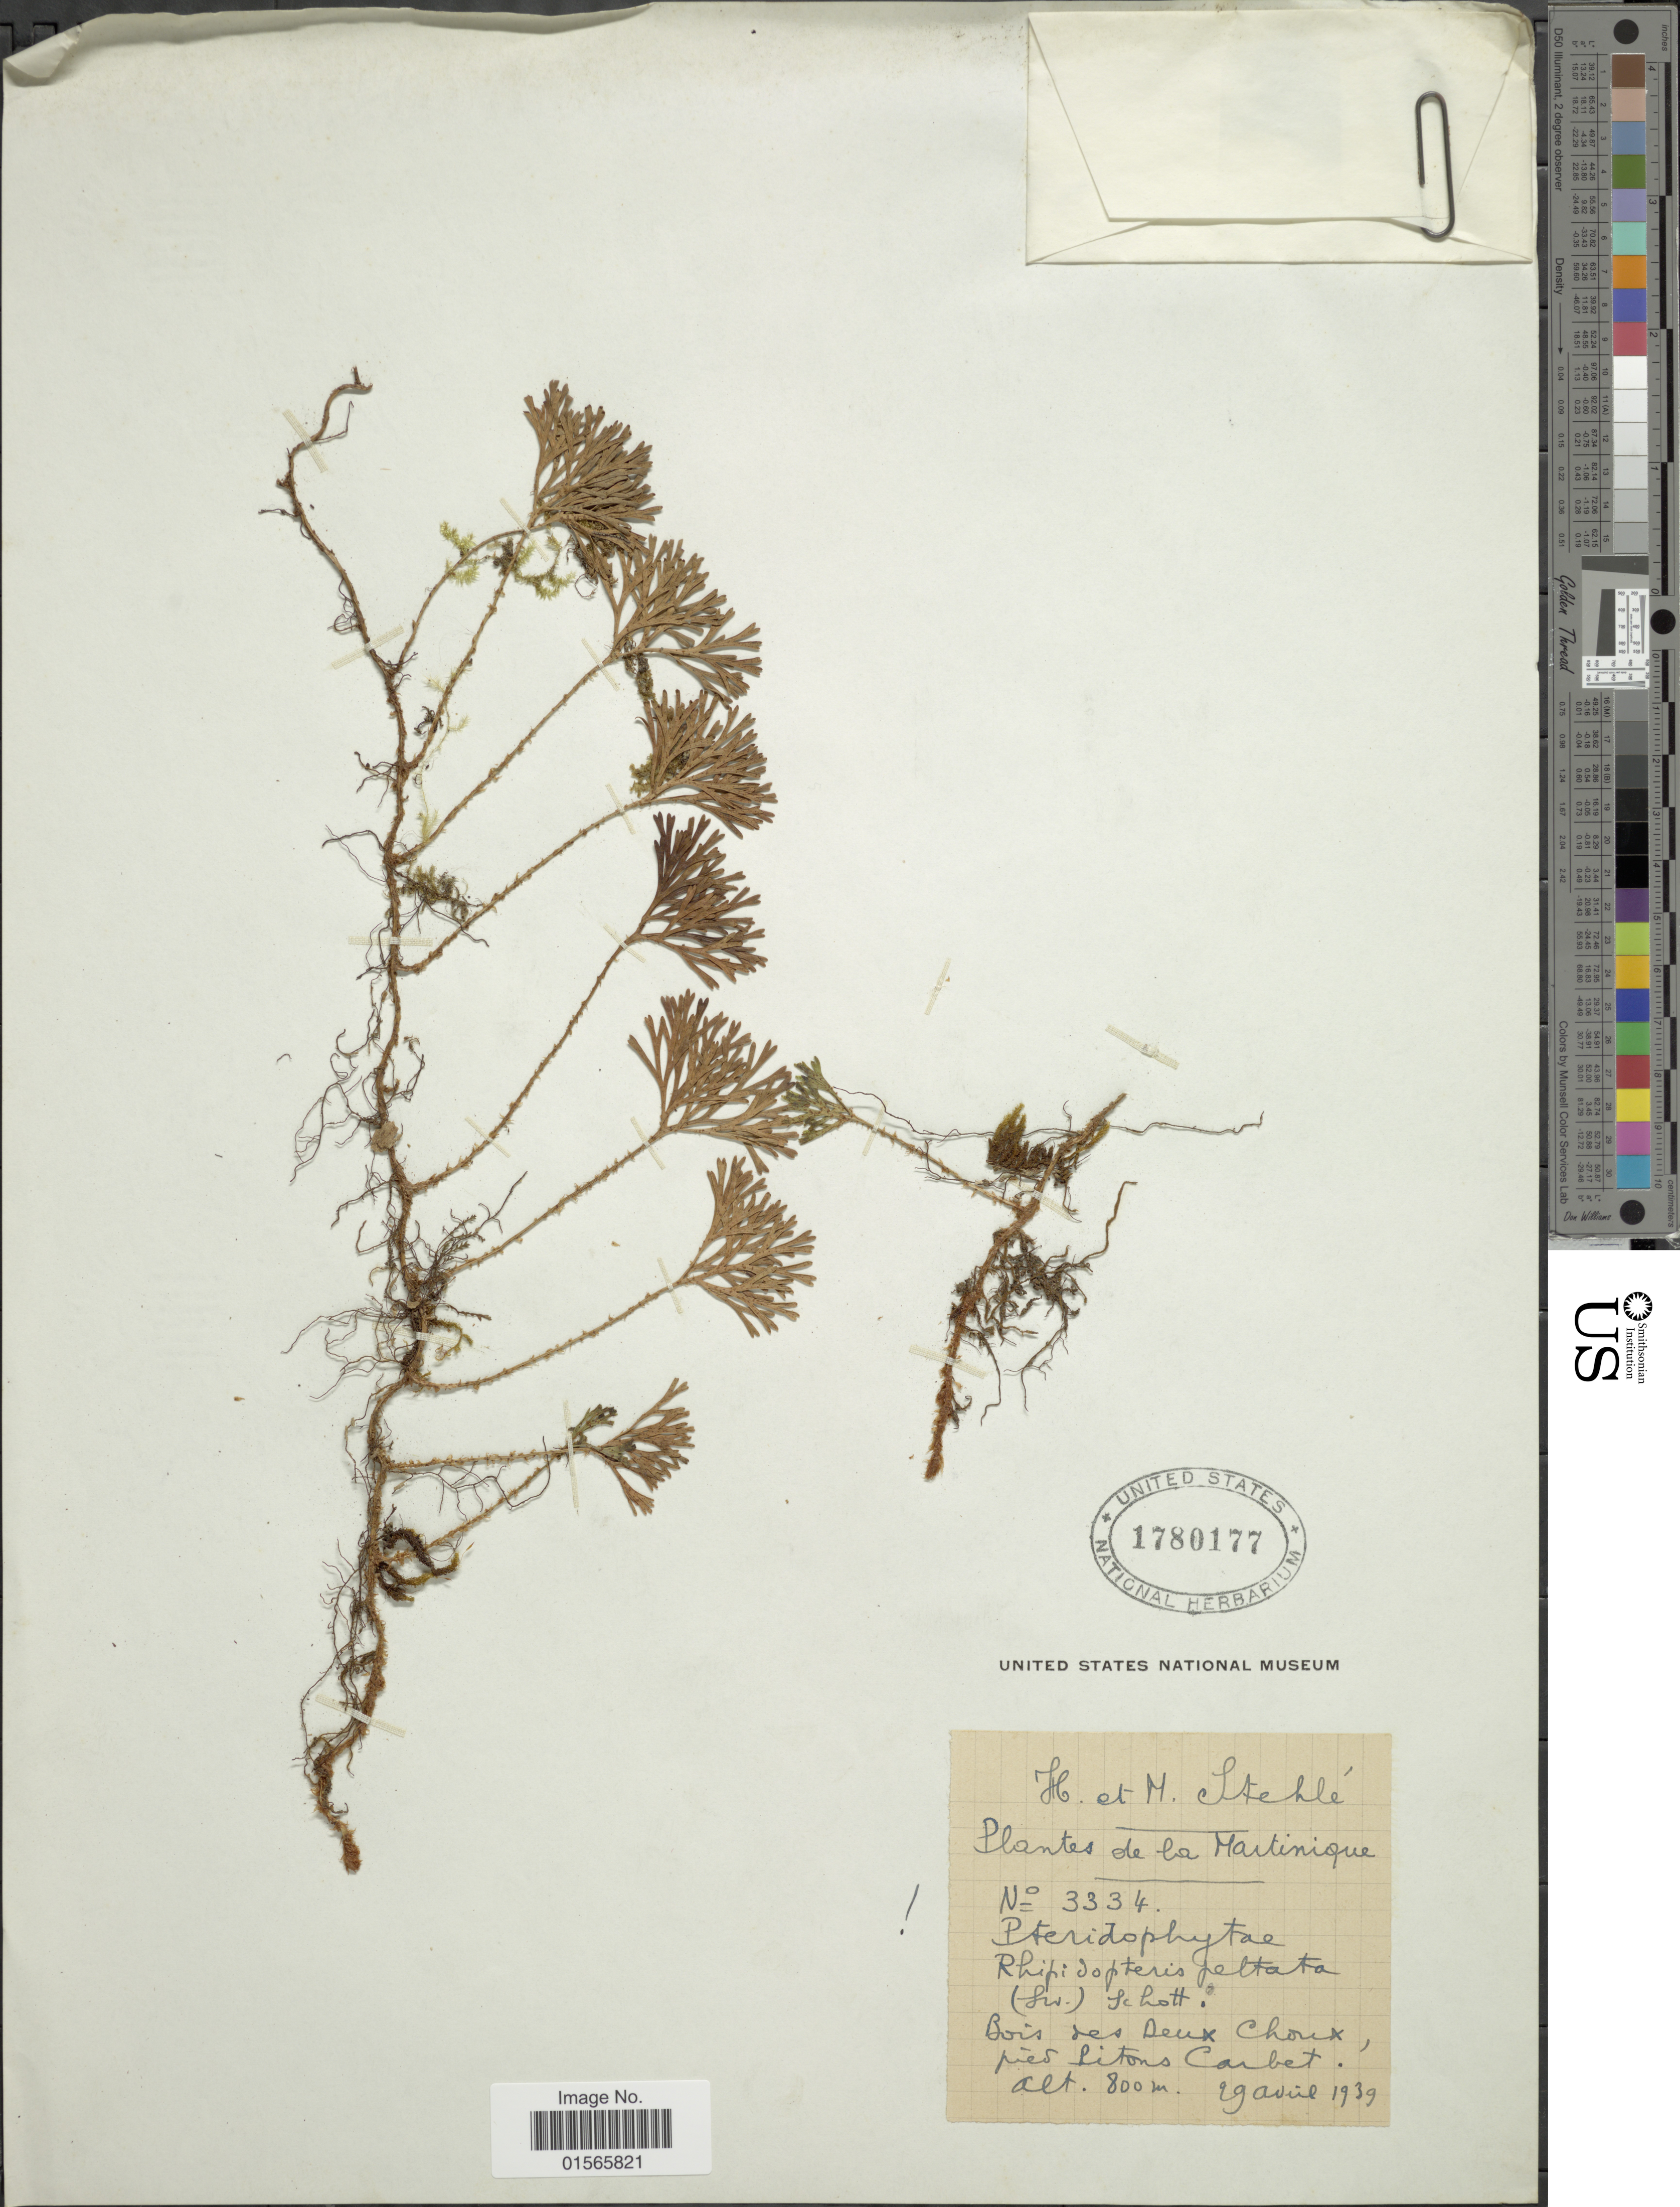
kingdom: Plantae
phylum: Tracheophyta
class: Polypodiopsida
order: Polypodiales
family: Dryopteridaceae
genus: Elaphoglossum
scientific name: Elaphoglossum peltatum f. peltatum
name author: (Sw.) Urb.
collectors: H. Stehlé & M. Stehlé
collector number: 3334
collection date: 1939-04-29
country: Martinique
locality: Bois des Deux Choux, près Pitons Carbet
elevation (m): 800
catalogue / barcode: US 1780177